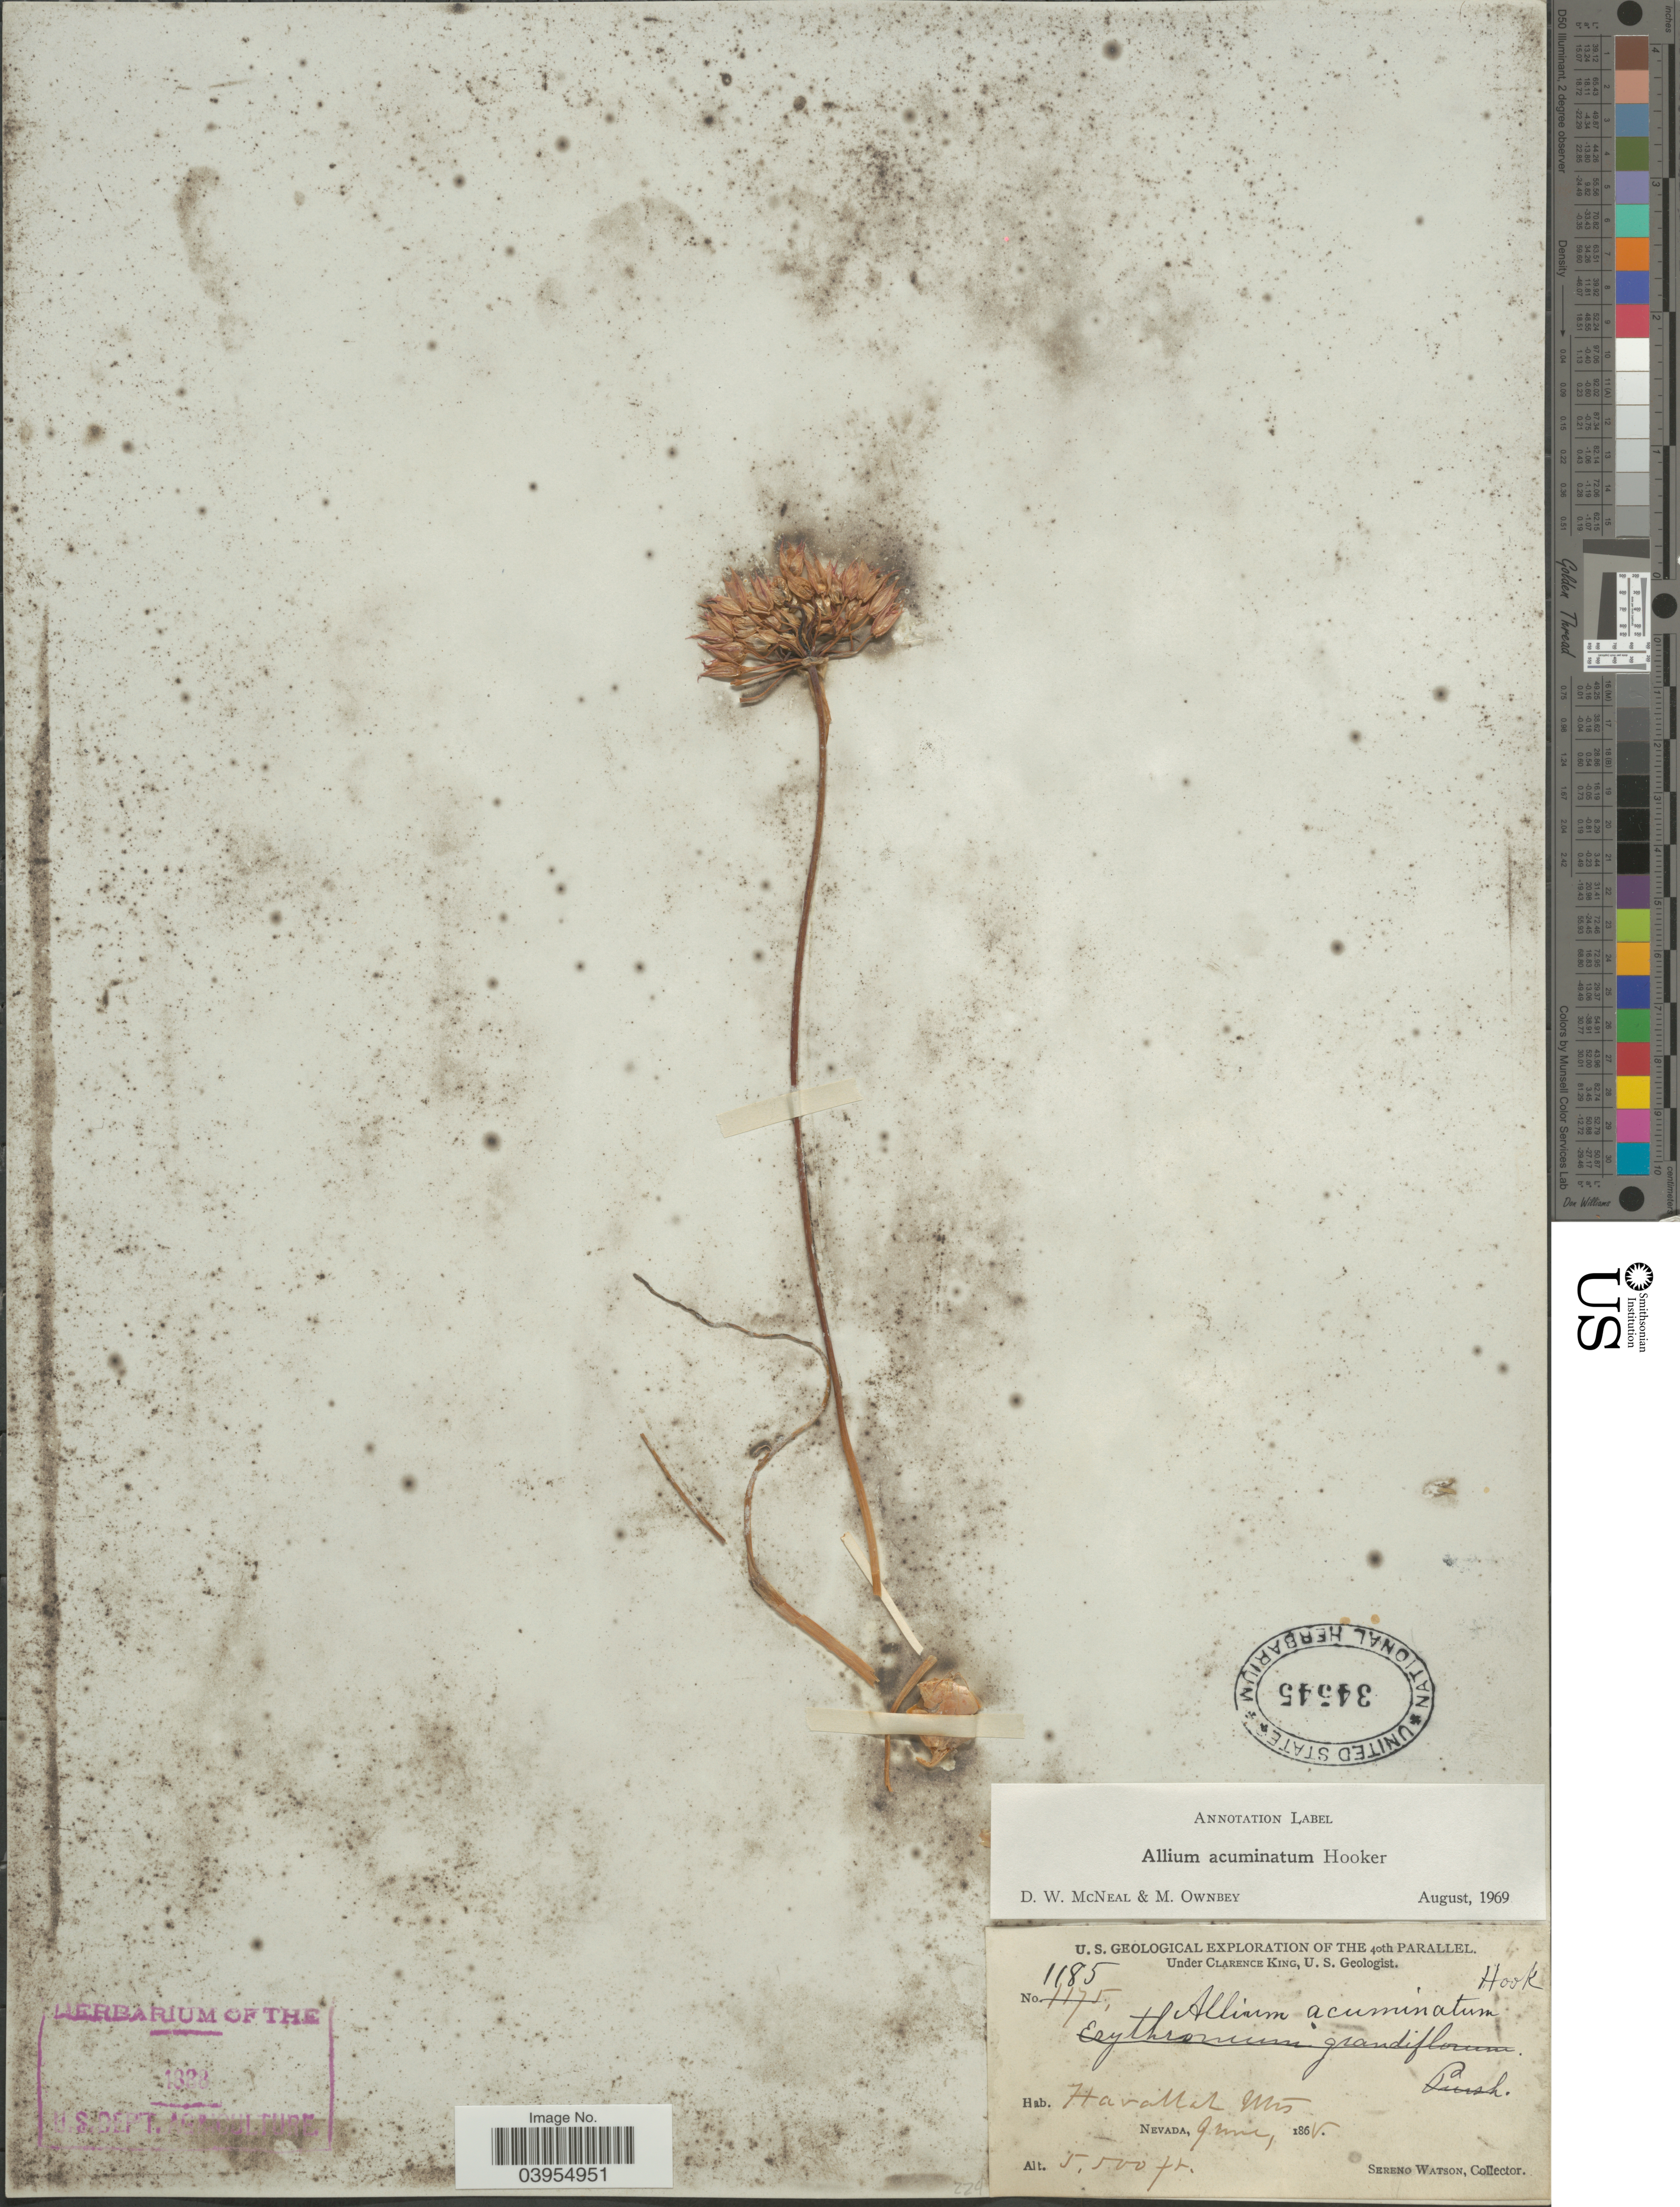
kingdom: Plantae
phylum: Tracheophyta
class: Liliopsida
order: Asparagales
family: Amaryllidaceae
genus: Allium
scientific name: Allium acuminatum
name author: Hook.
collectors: S. Watson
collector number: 1185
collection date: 1865-06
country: United States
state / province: Nevada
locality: Havallah Mts.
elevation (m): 1676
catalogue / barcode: US 34545